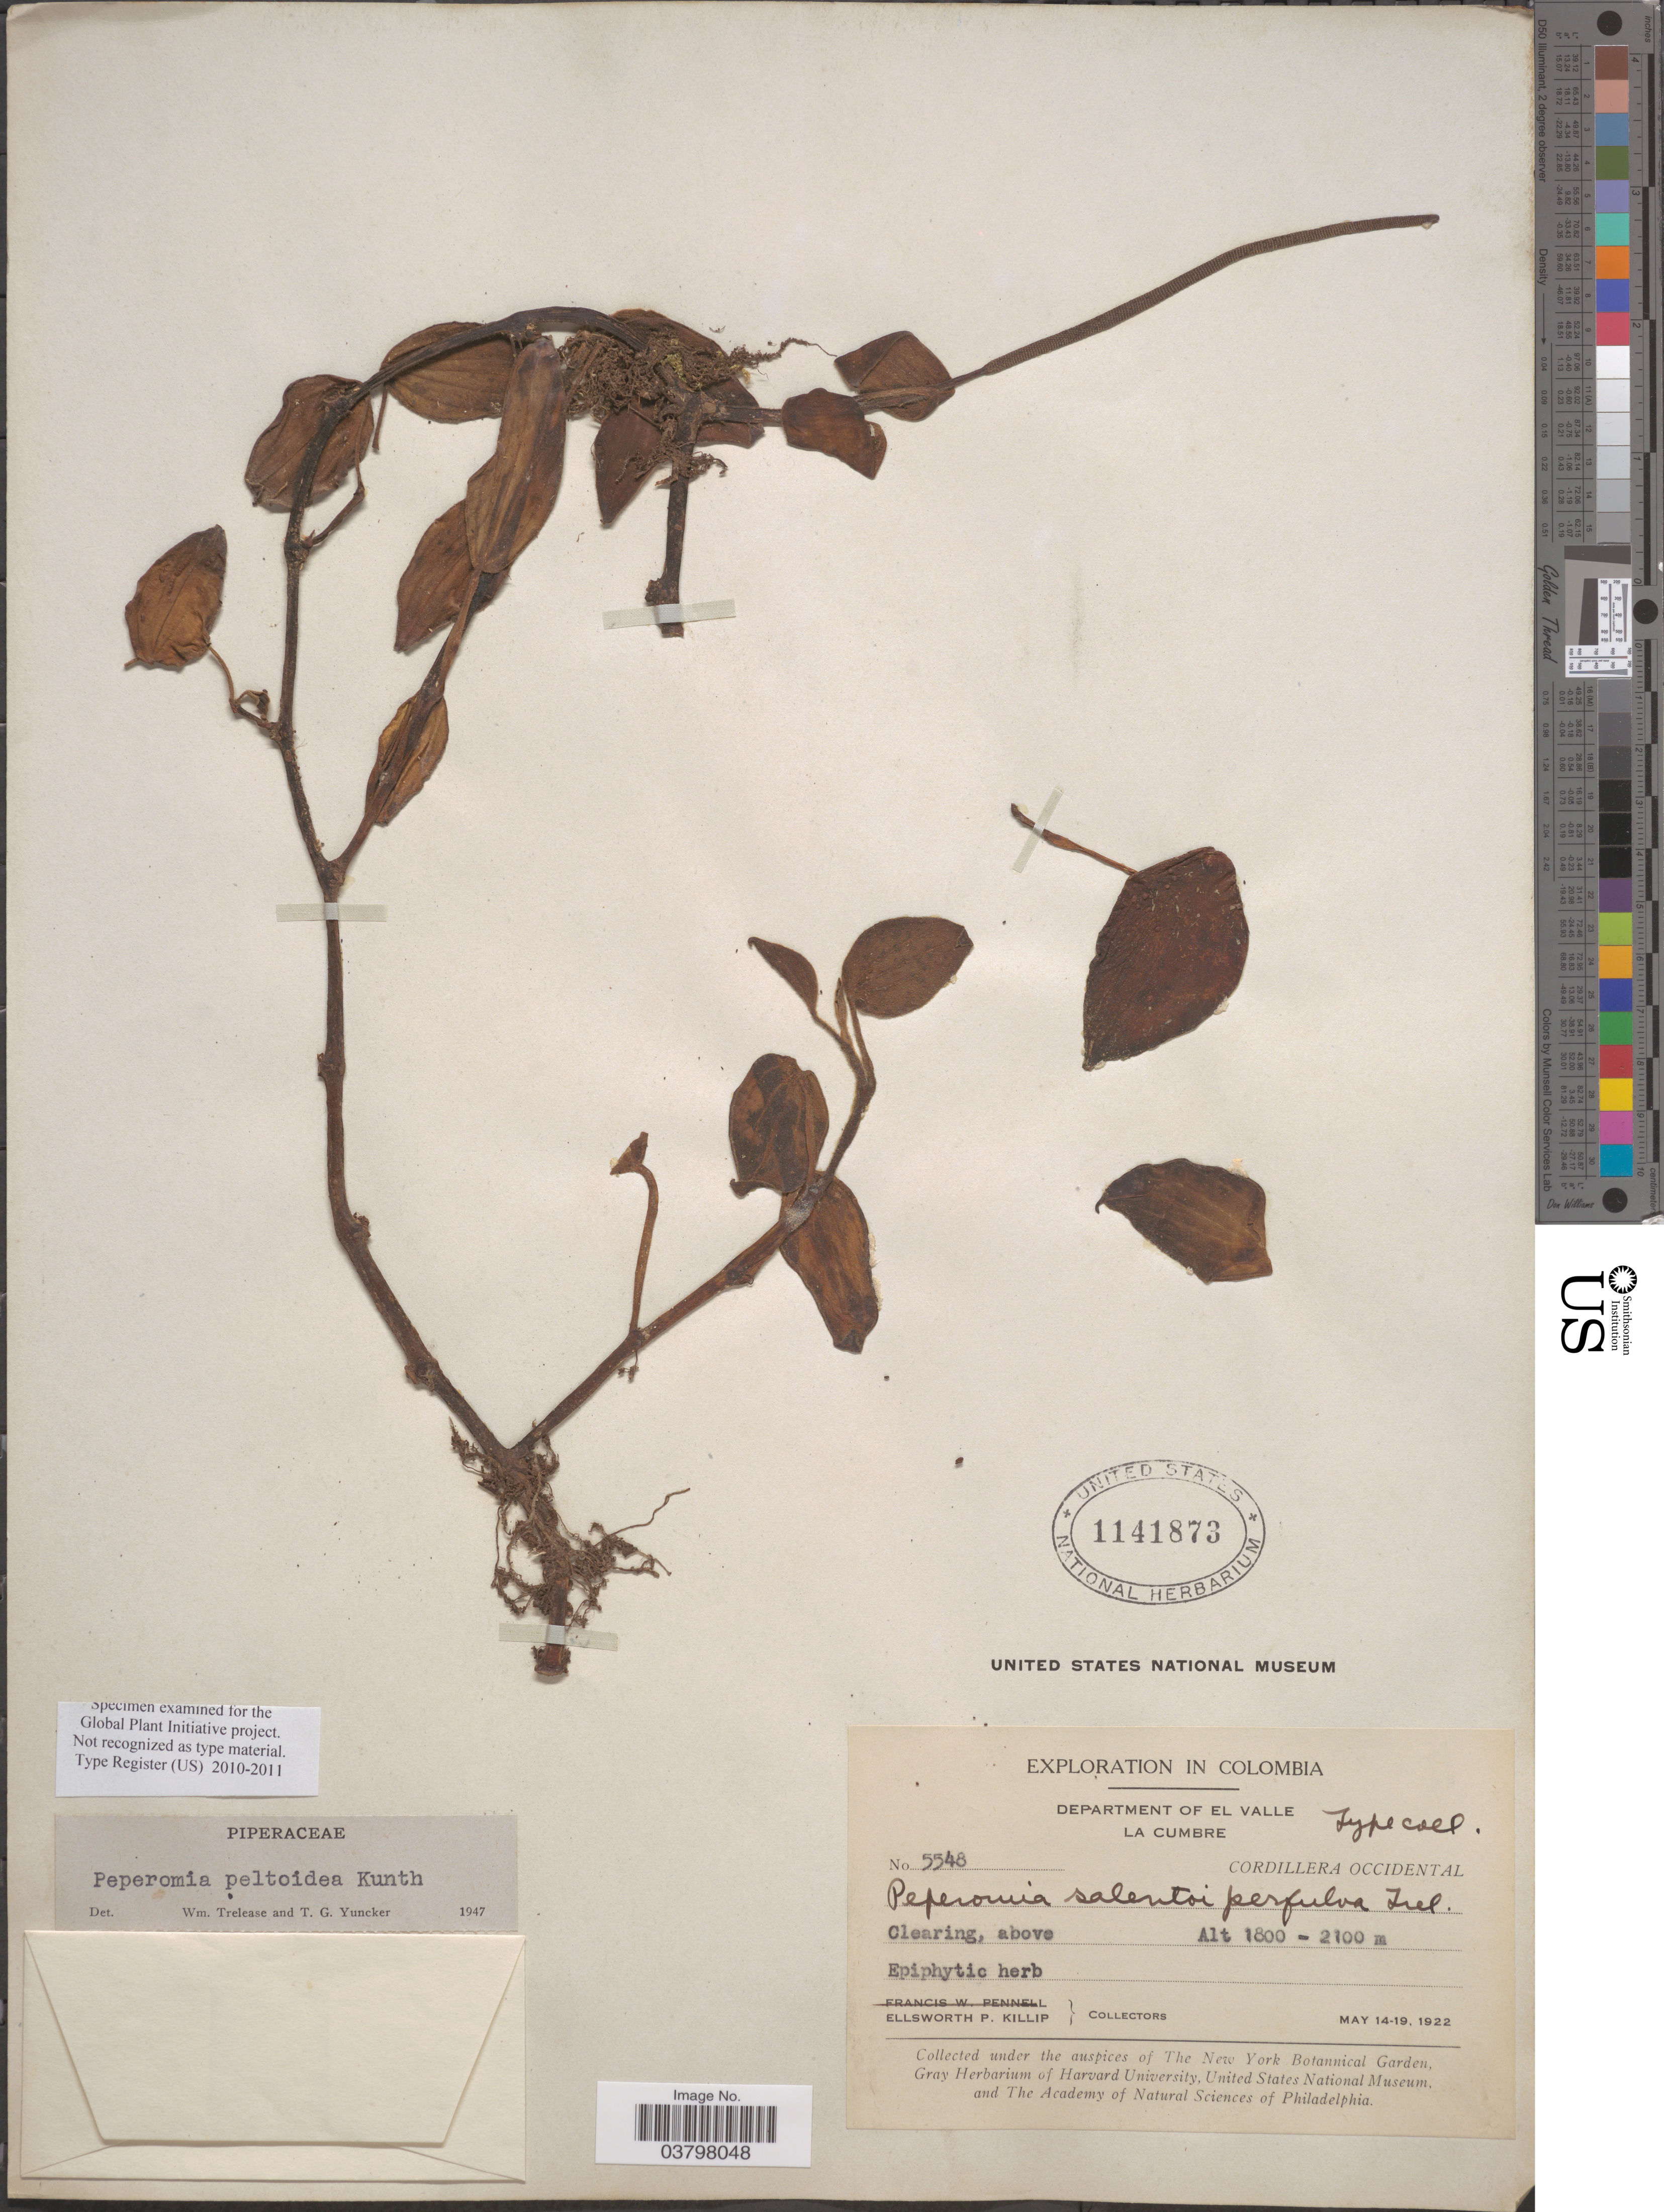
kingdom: Plantae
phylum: Tracheophyta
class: Magnoliopsida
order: Piperales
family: Piperaceae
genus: Peperomia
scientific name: Peperomia peltoidea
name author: Kunth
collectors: E. P. Killip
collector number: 5548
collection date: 1922-05-14/1922-05-19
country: Colombia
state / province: Valle del Cauca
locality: Department of El Valle. La Cumbre. Cordillera Occidental.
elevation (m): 1800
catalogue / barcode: US 1141873